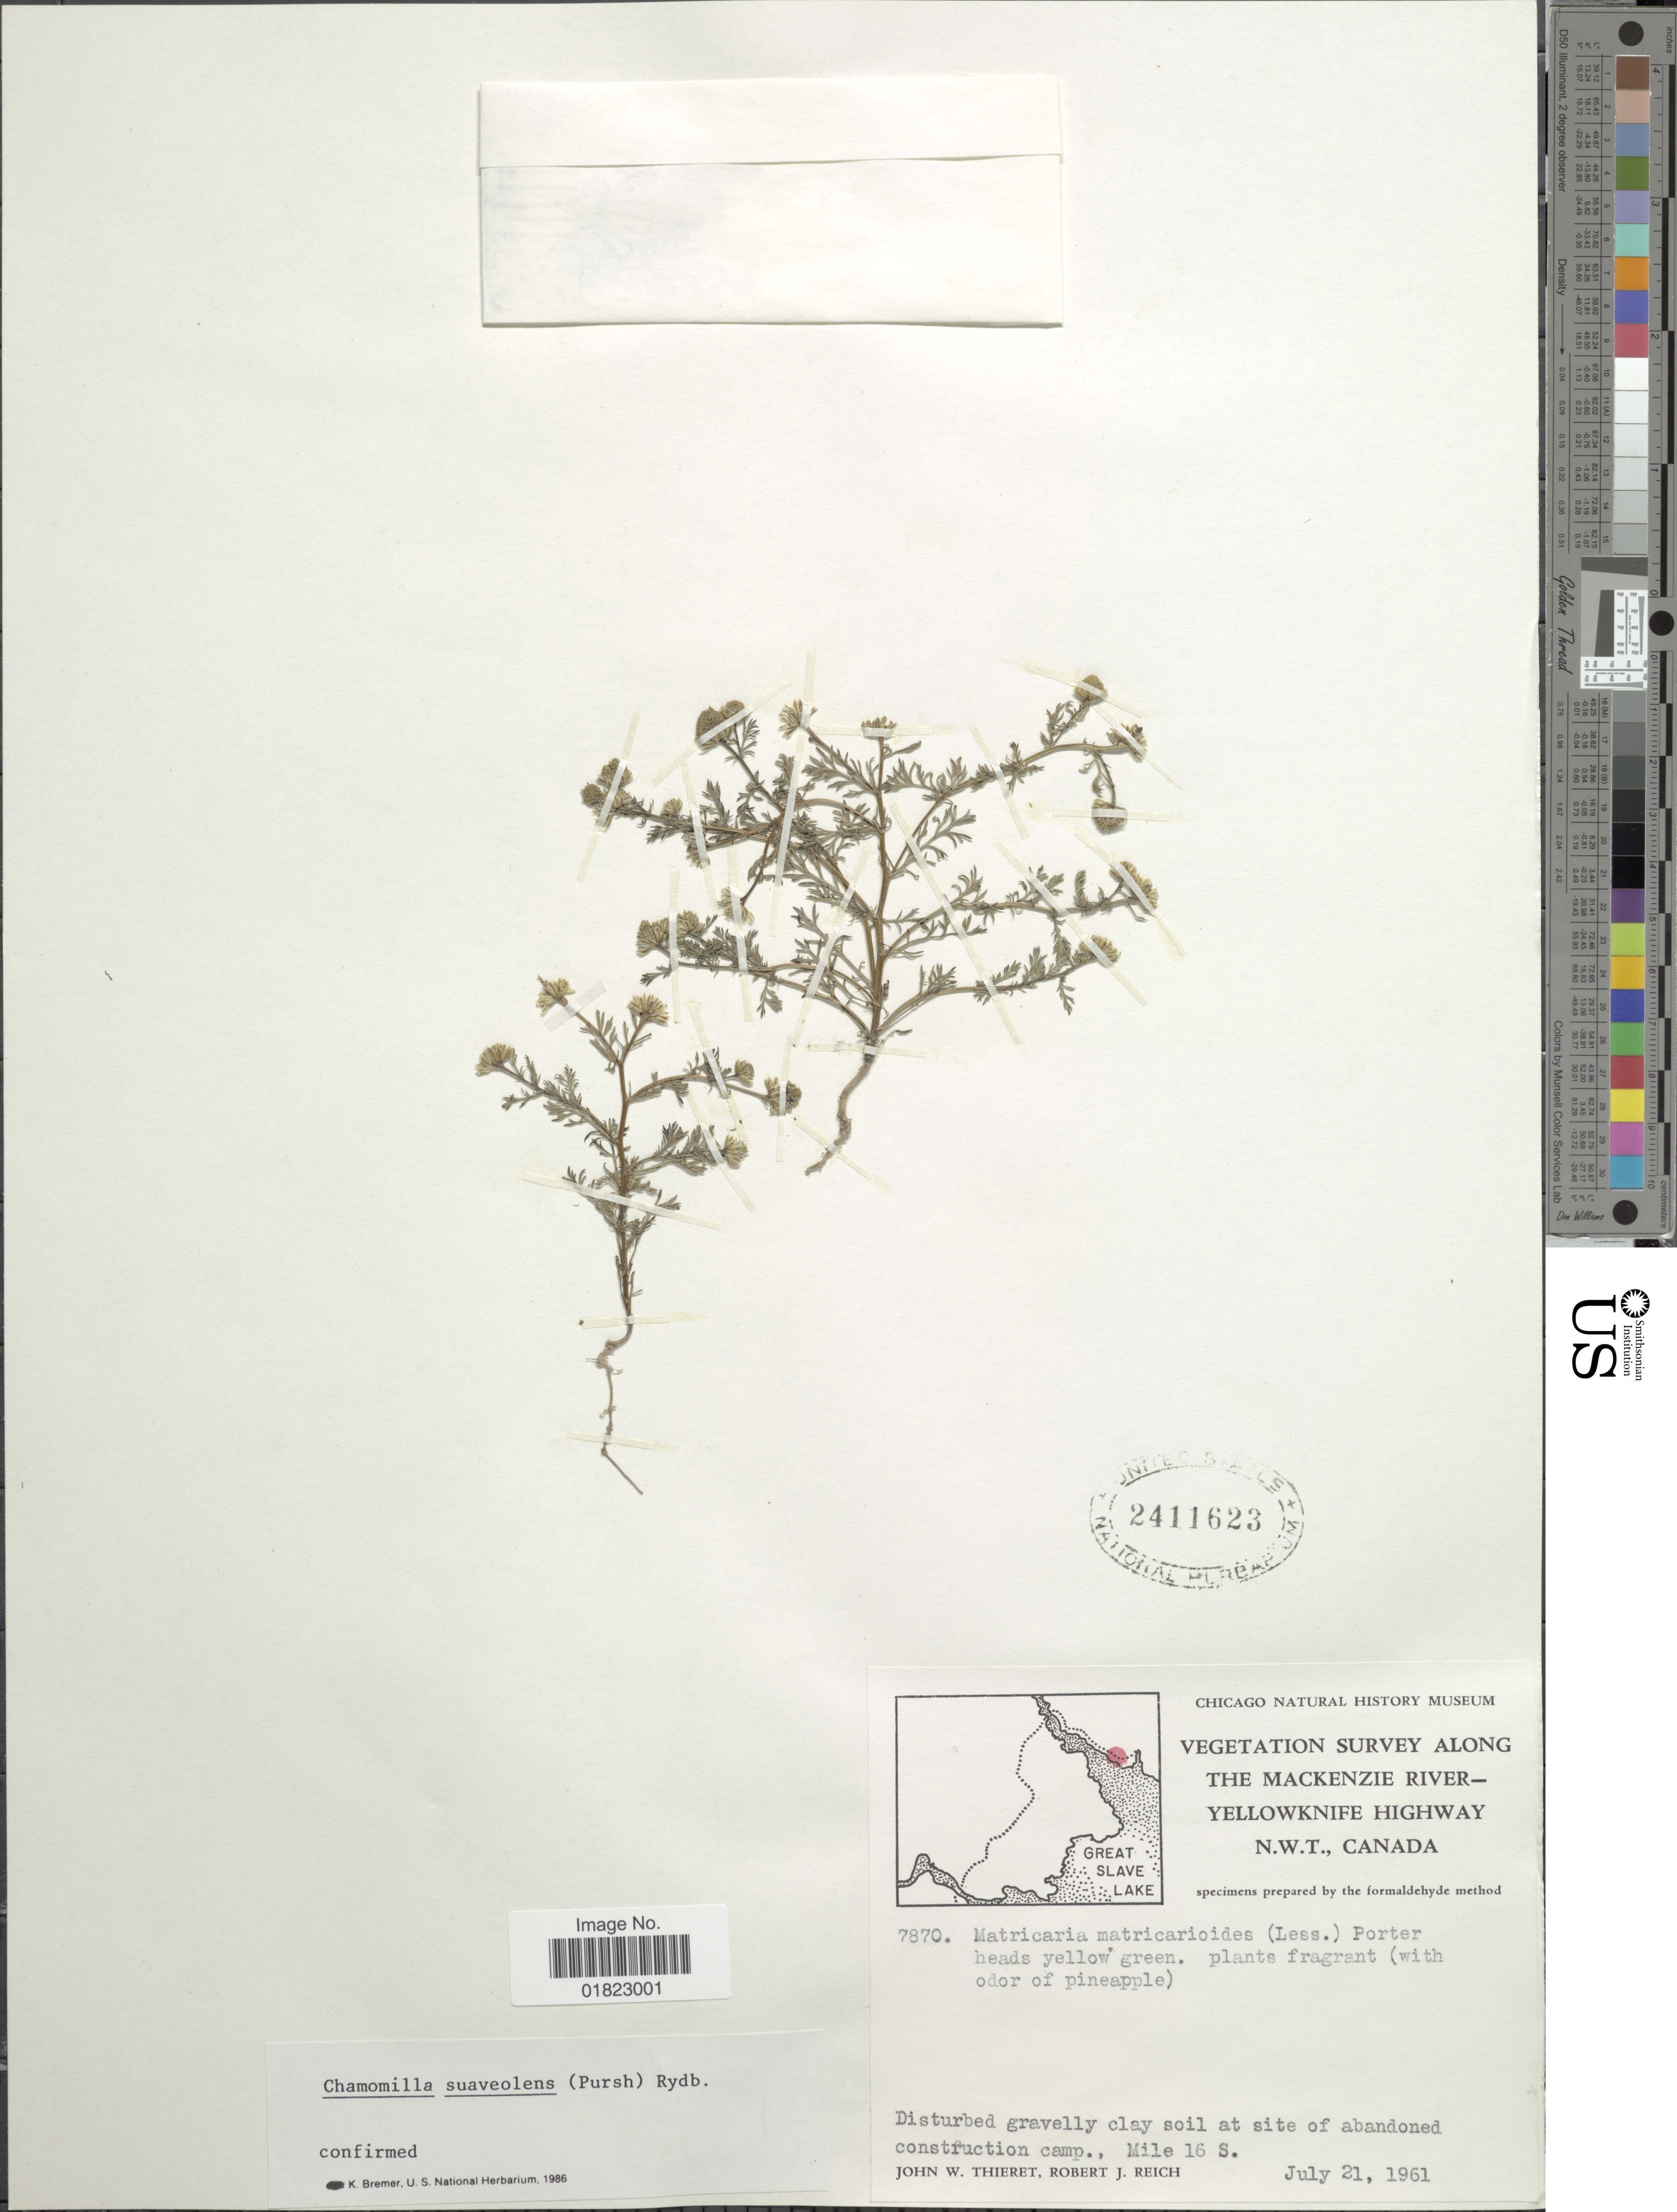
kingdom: Plantae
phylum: Tracheophyta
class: Magnoliopsida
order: Asterales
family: Asteraceae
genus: Matricaria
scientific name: Matricaria matricarioides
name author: (Less.) Porter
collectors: J. W. Thieret & R. Reich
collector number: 7870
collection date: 1961-07-21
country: Canada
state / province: Northwest Territories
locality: Along the Mackenzie River-Yellowknife Highway, N.W.T. Canada. Clay soil at site of abandoned construction camp., Mile 16S.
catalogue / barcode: US 2411623